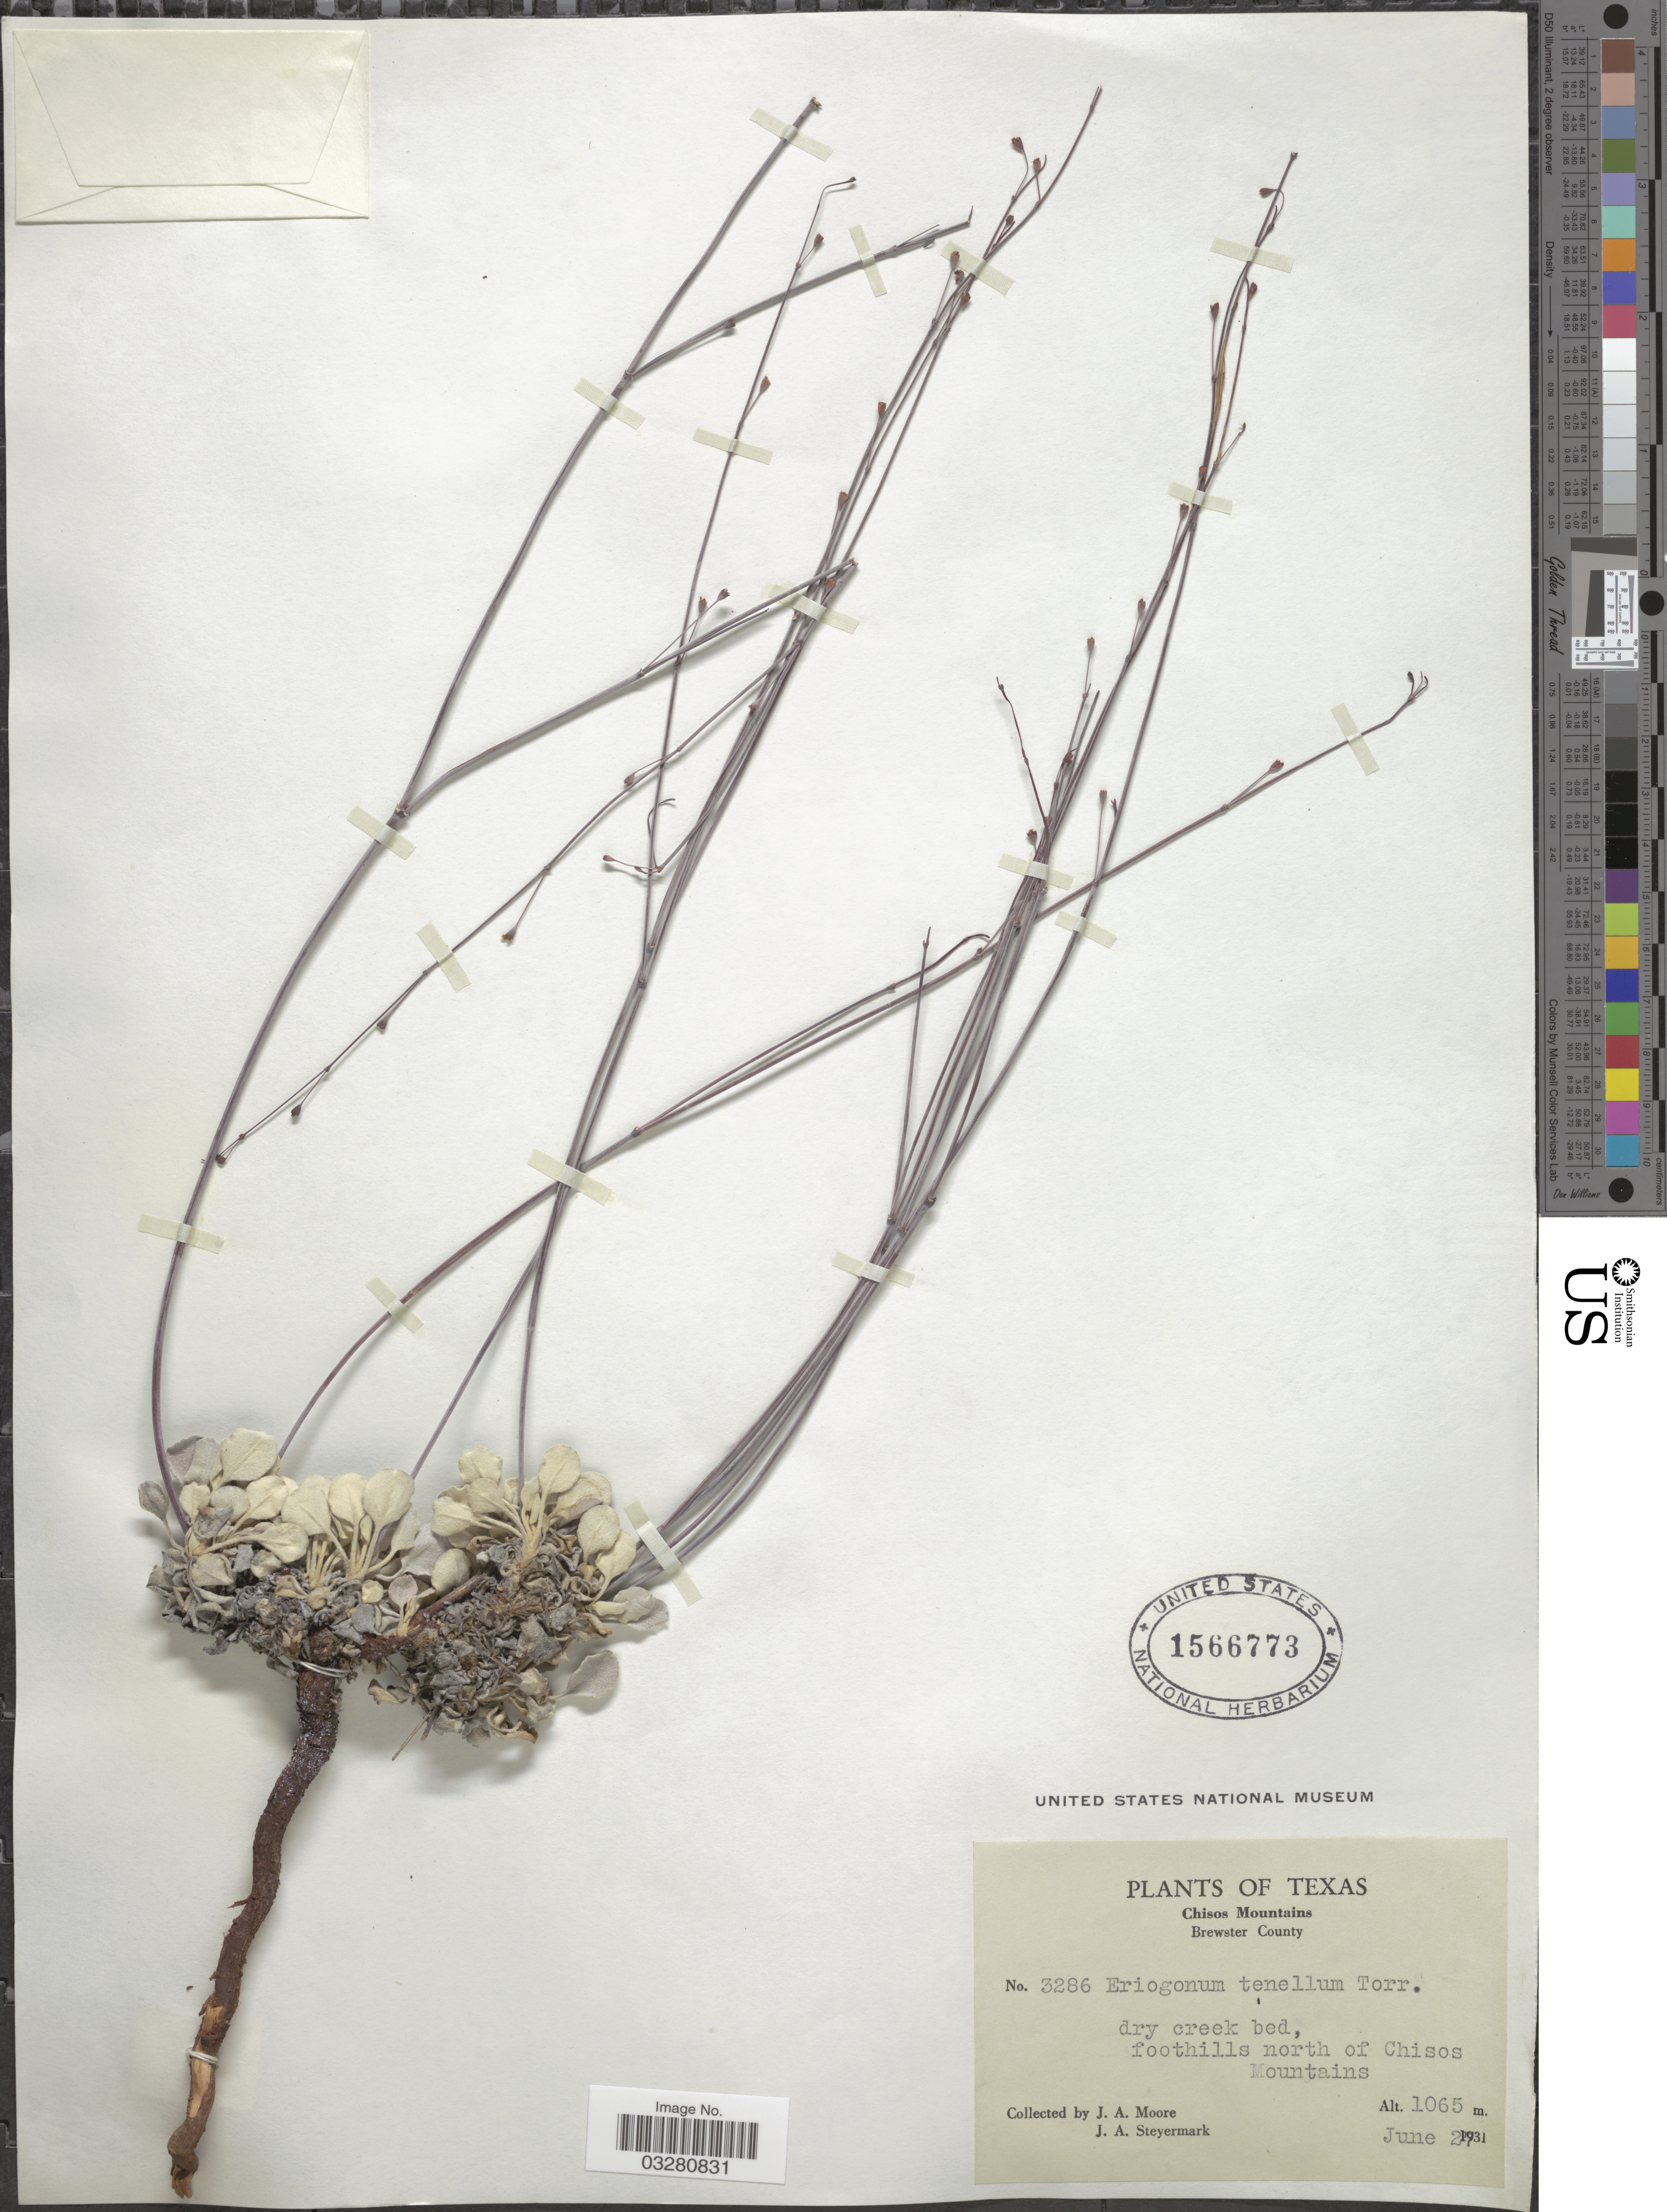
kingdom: Plantae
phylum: Tracheophyta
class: Magnoliopsida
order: Caryophyllales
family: Polygonaceae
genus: Eriogonum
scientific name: Eriogonum tenellum var. tenellum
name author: Torr.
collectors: J. A. Moore & J. Steyermark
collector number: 3286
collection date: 1931-06-27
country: United States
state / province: Texas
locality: Chisos Mountains. Brewster County. Foothills north of Chisos Mountains.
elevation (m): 1065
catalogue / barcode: US 1566773